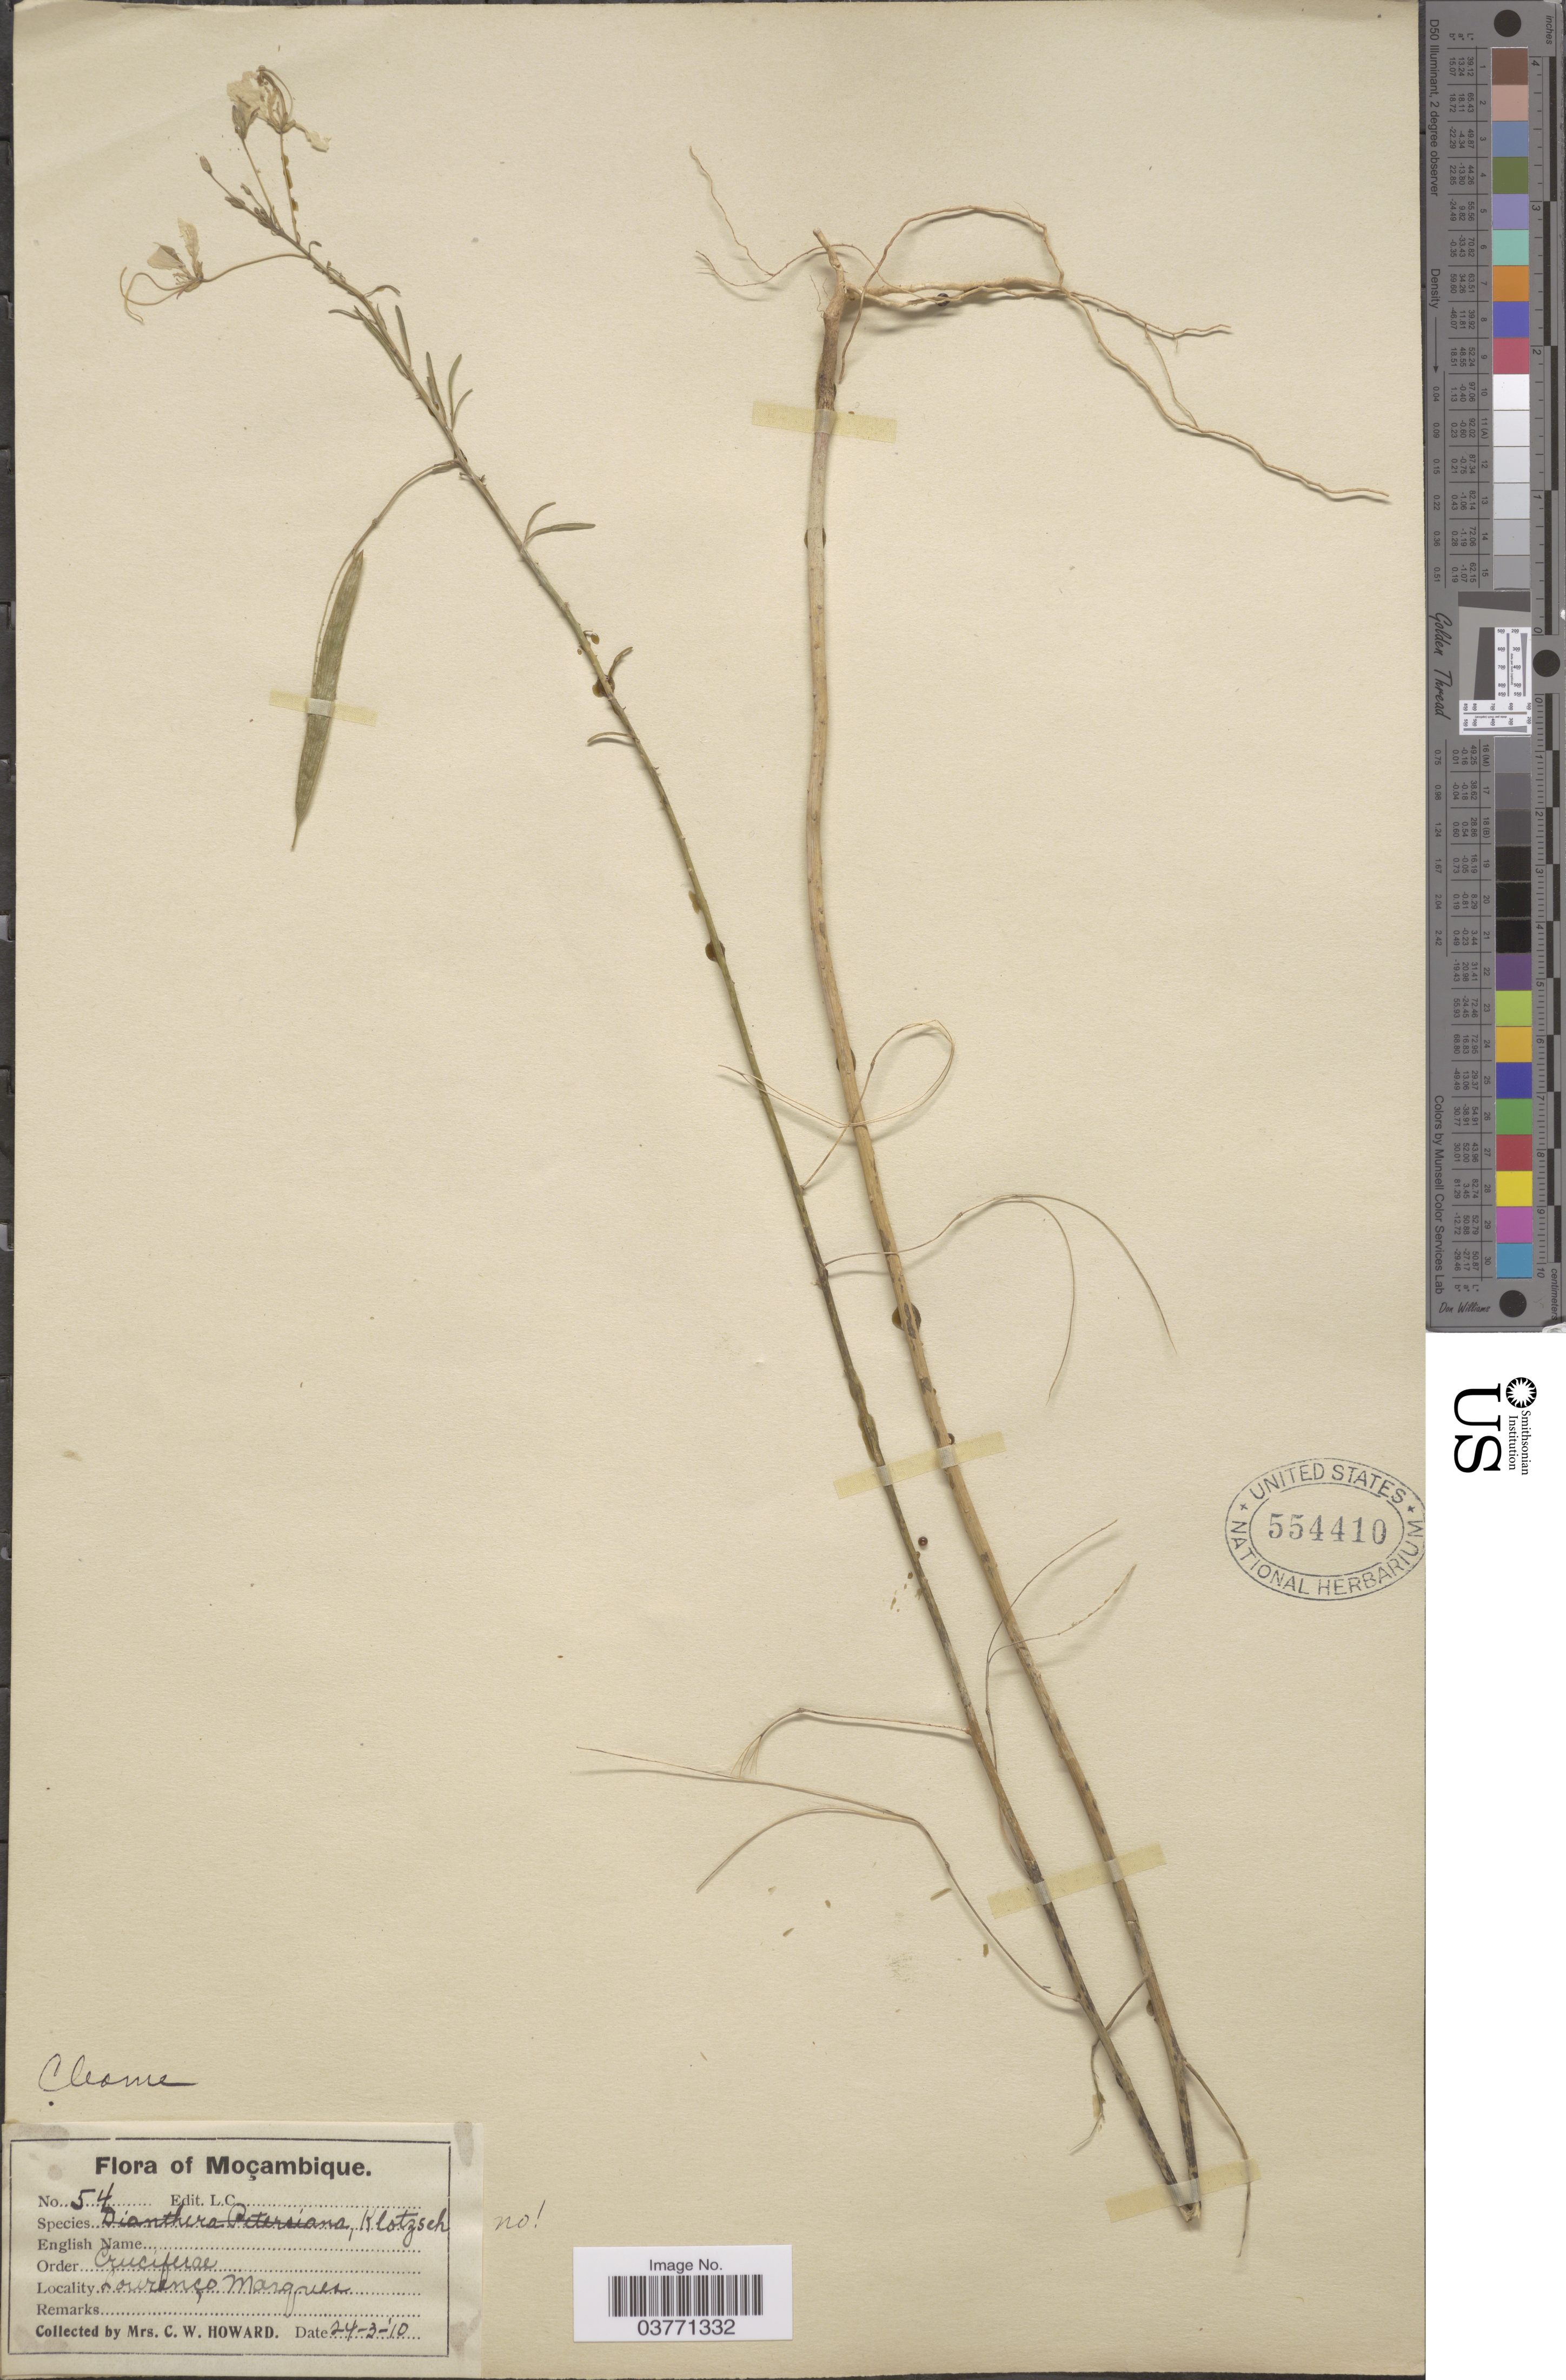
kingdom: Plantae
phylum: Tracheophyta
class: Magnoliopsida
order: Brassicales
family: Cleomaceae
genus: Cleome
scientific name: Cleome sp.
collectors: C. W. Howard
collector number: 54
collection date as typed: Transcribed d/m/y: 24/3/10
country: Mozambique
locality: Lourenço Marques.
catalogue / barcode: US 554410